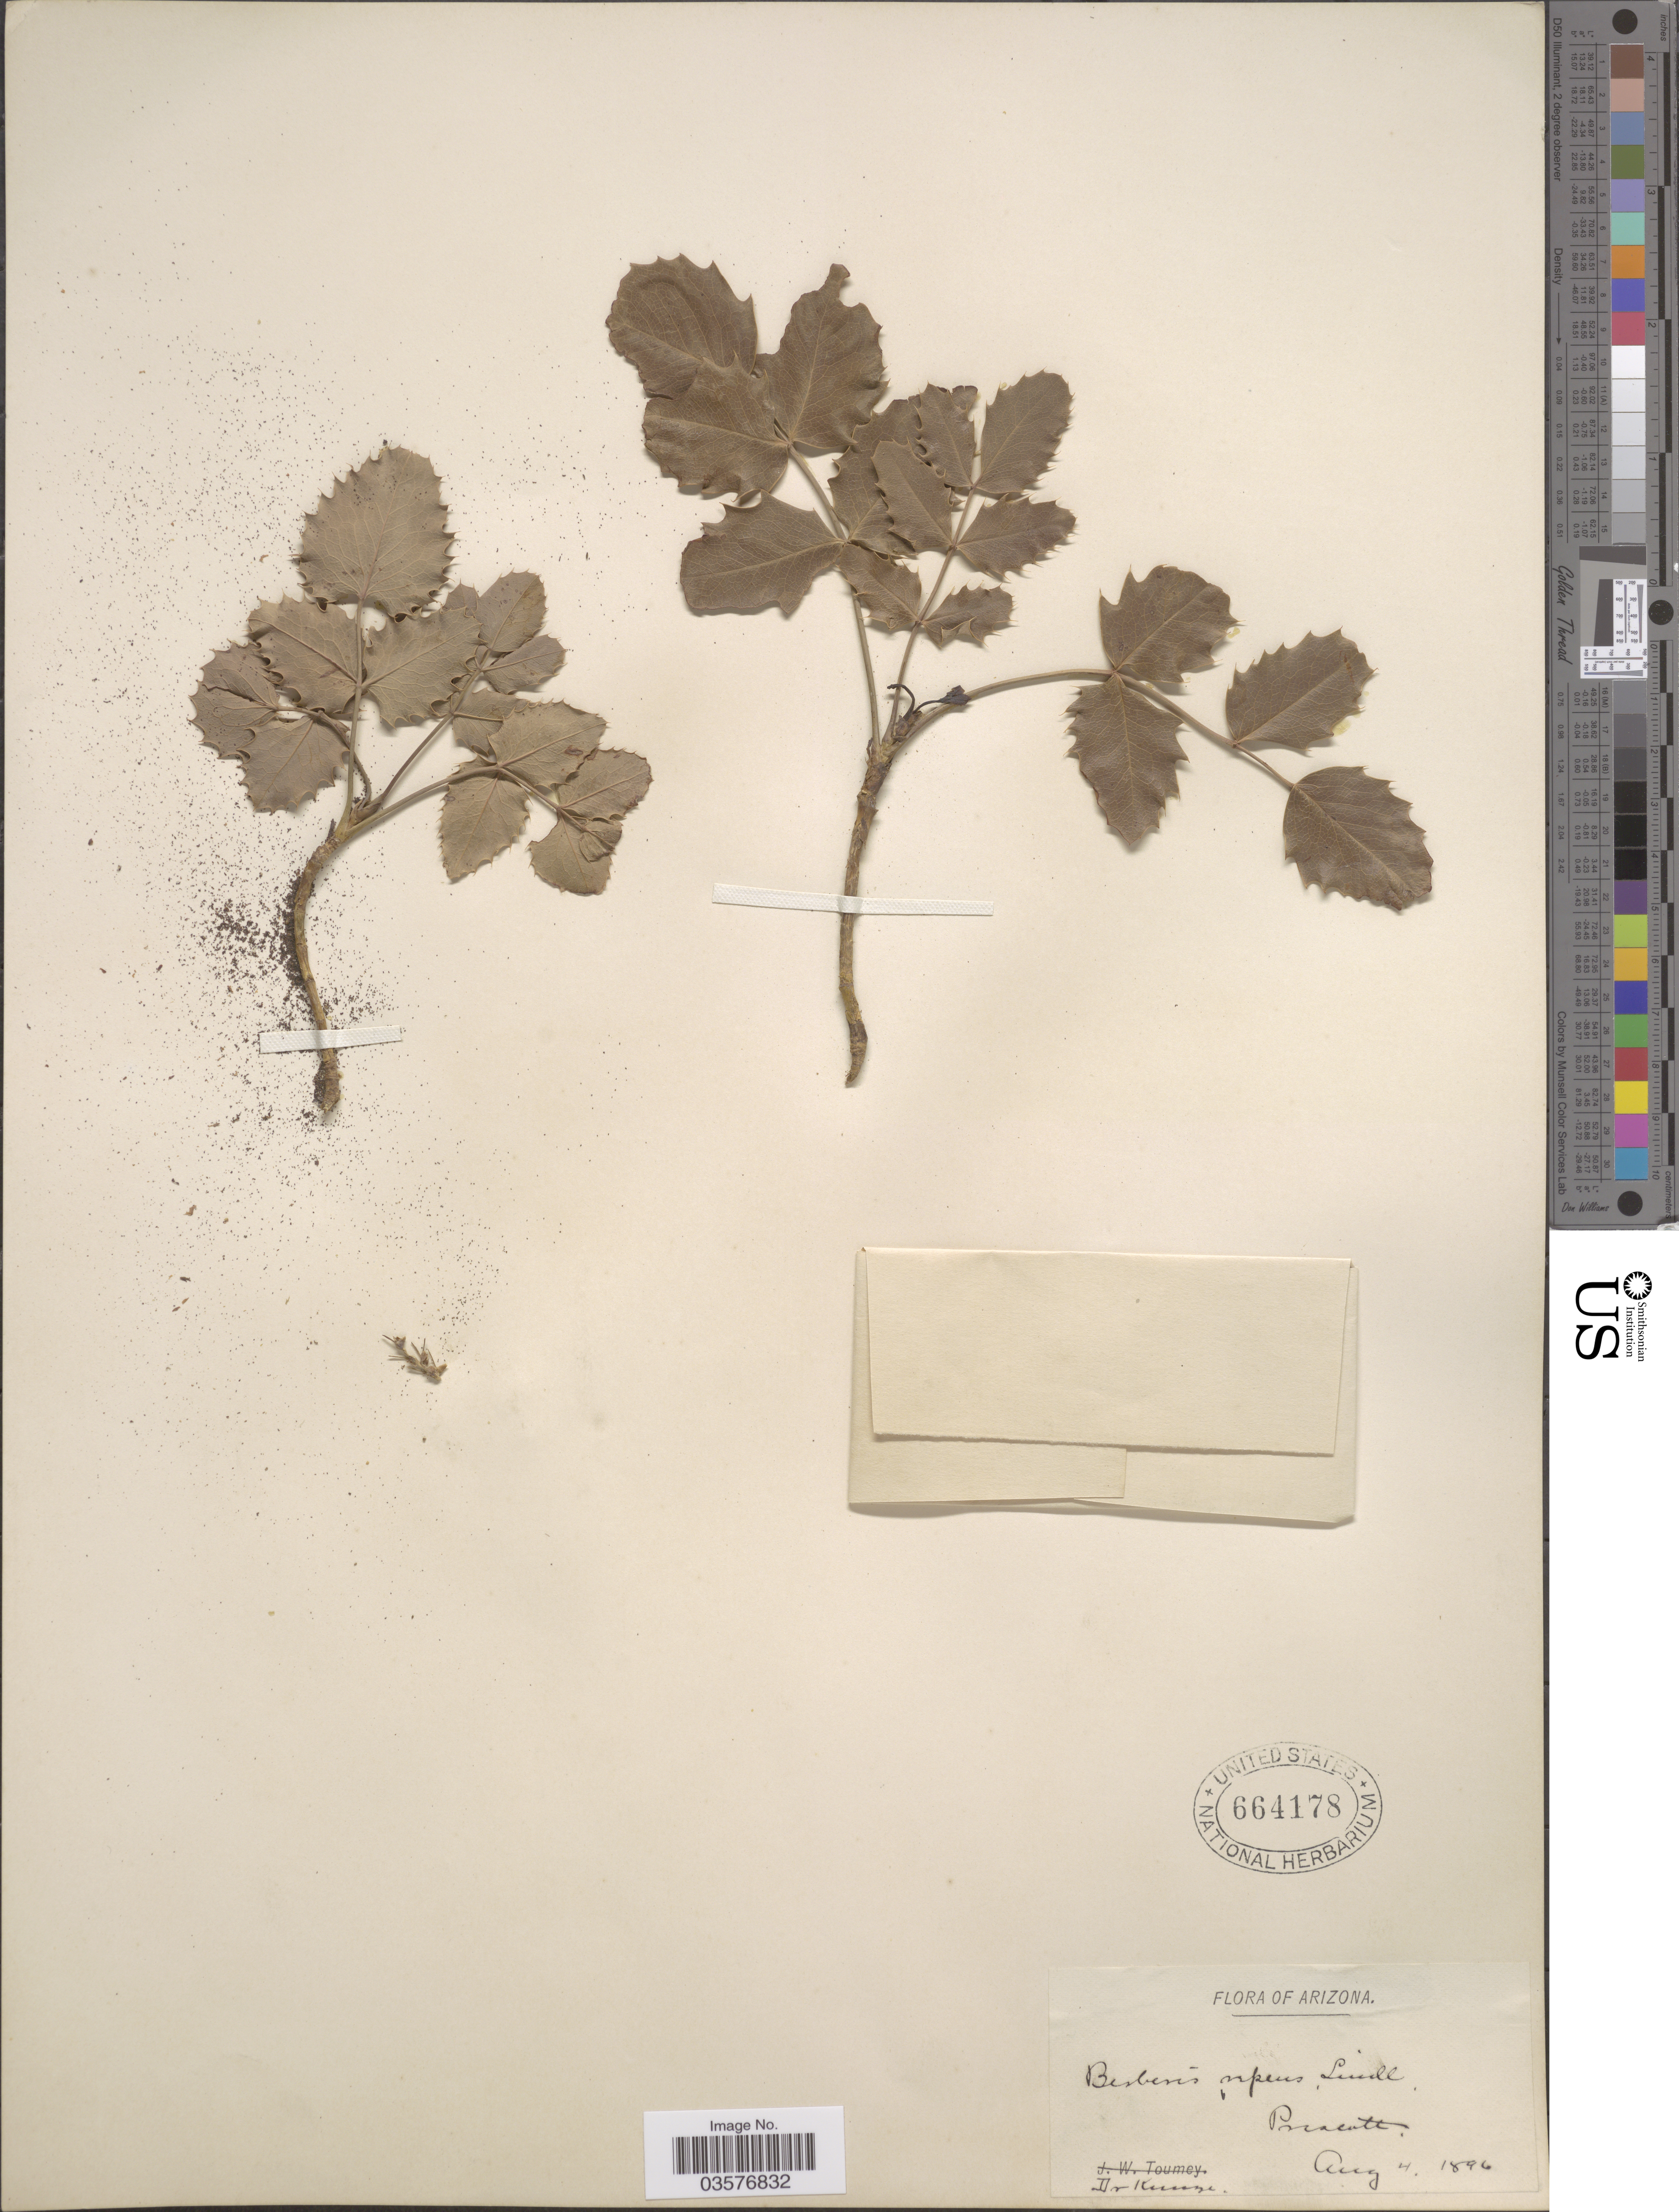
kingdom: Plantae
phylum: Tracheophyta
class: Magnoliopsida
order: Ranunculales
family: Berberidaceae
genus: Mahonia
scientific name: Mahonia repens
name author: (Lindl.) G. Don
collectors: -- Kunze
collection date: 1896-08-04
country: United States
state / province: Arizona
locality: Prescott.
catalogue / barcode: US 664178